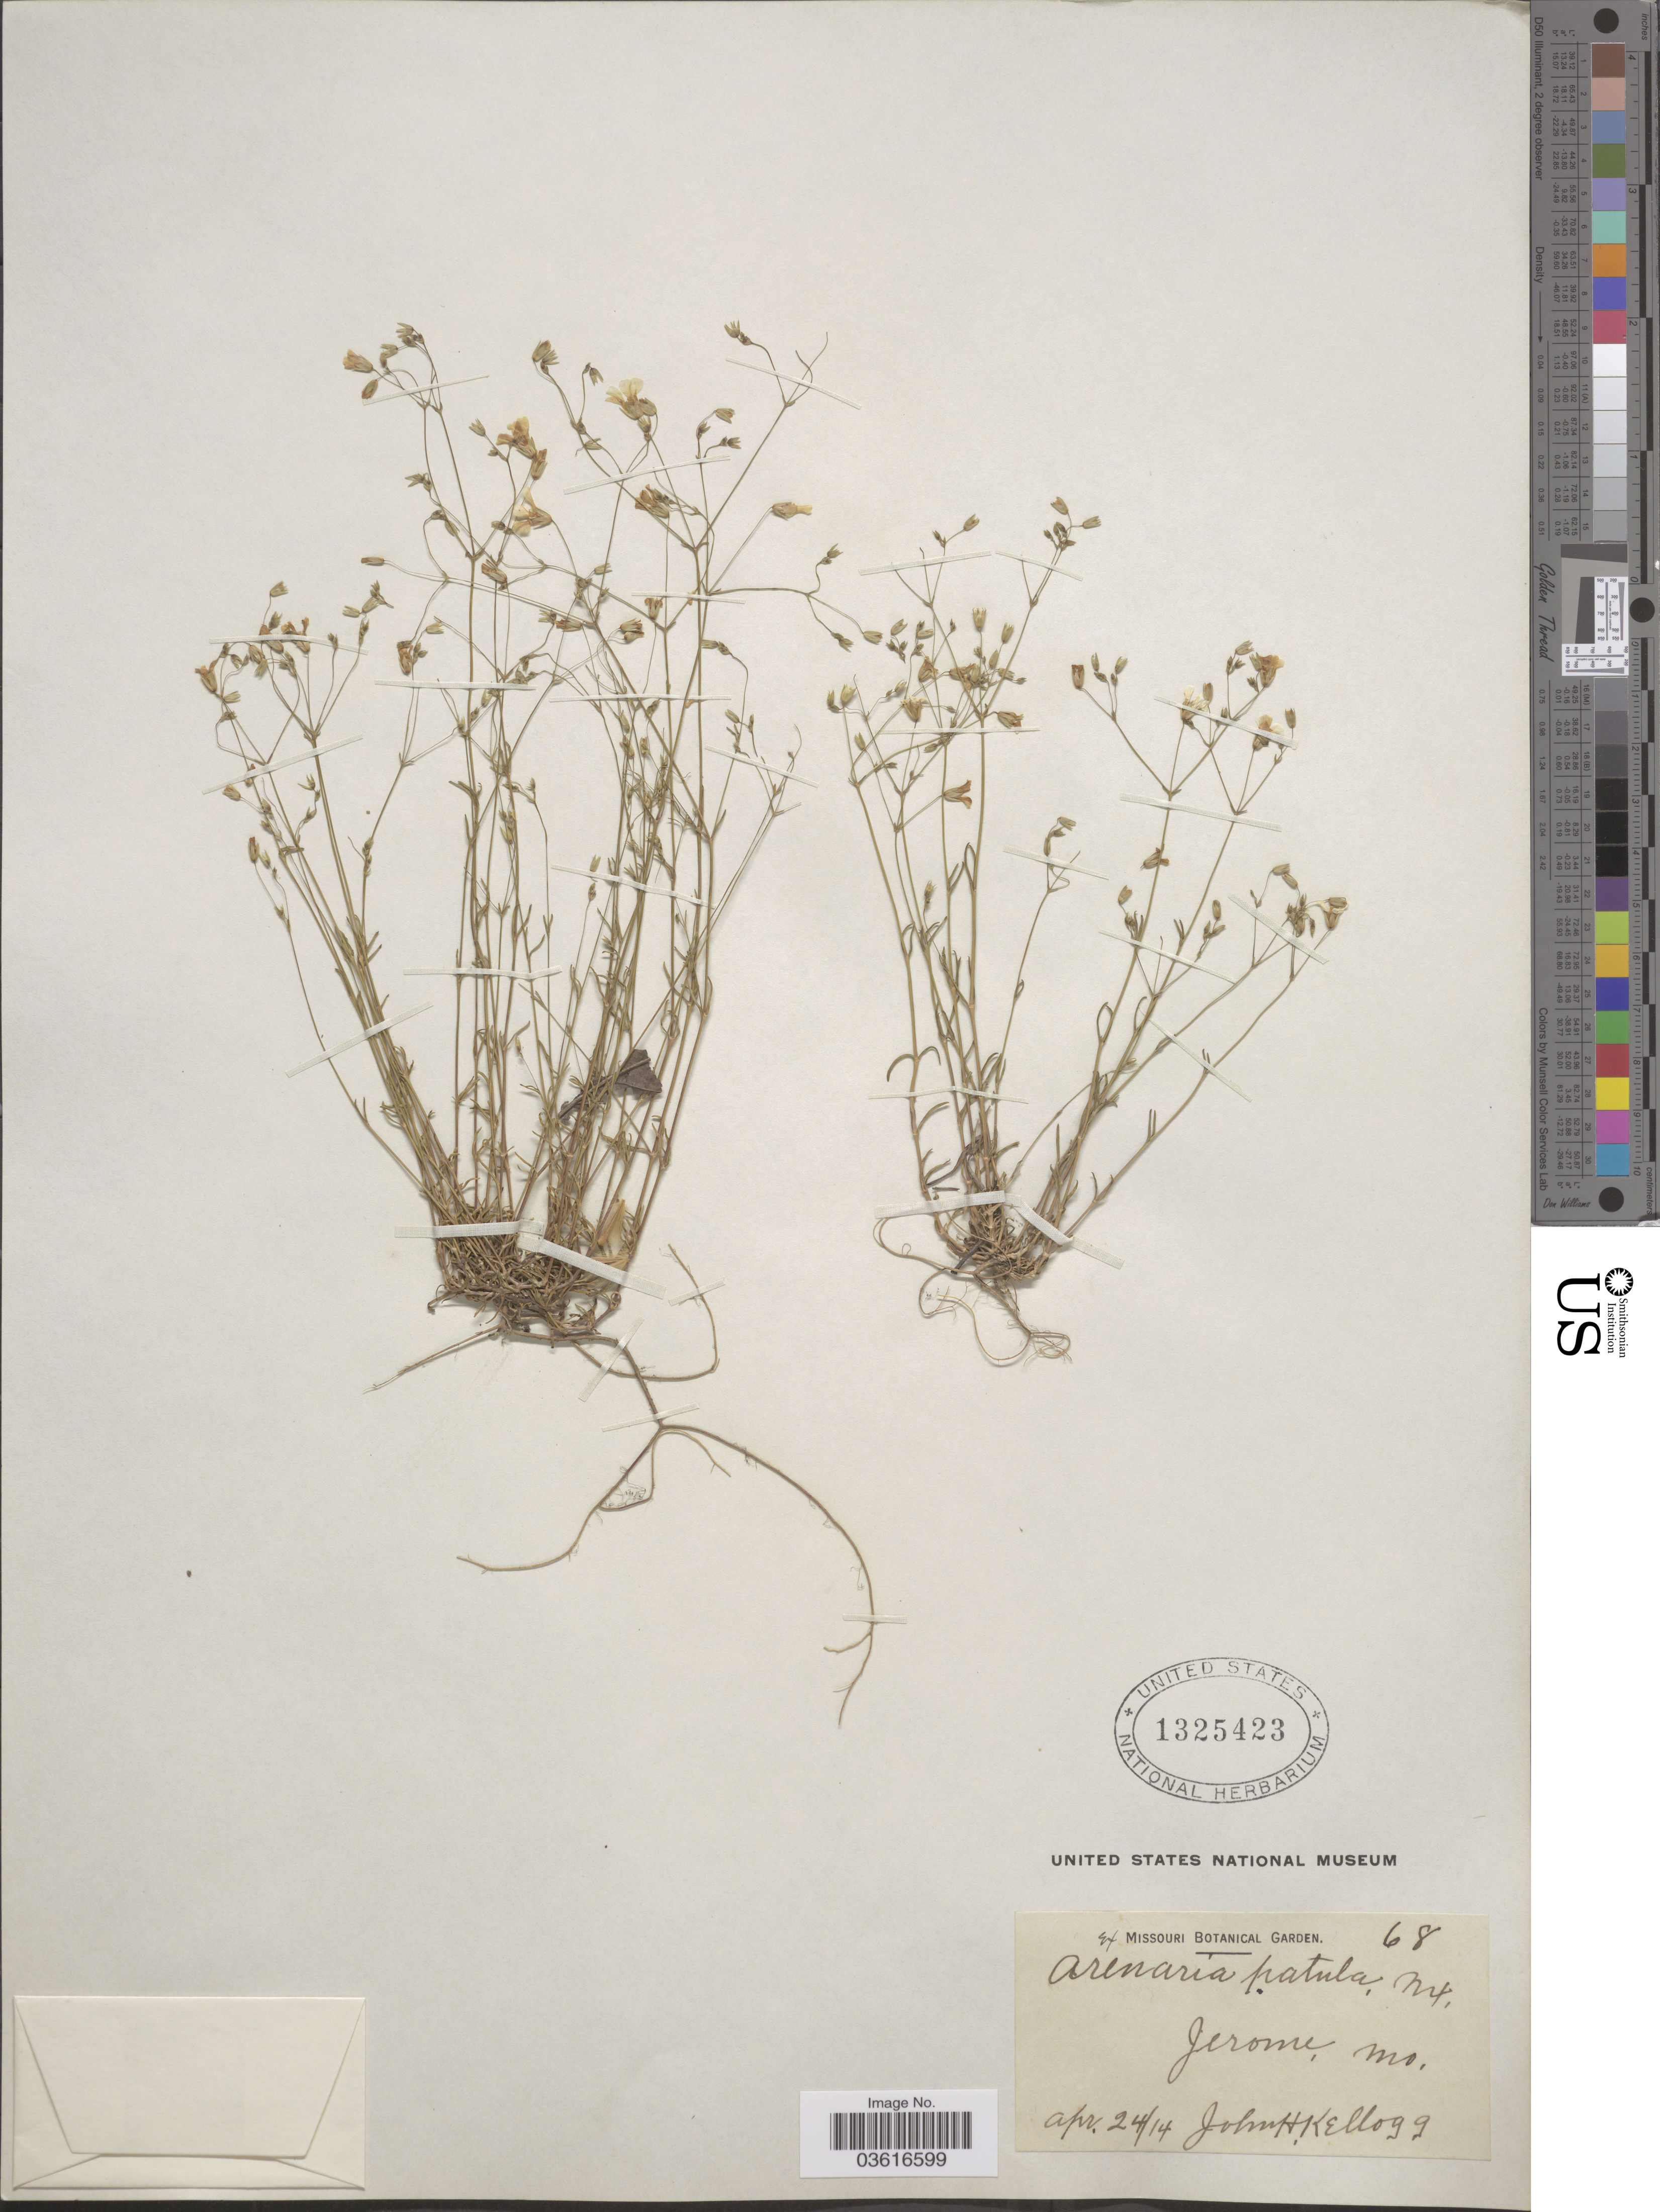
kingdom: Plantae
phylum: Tracheophyta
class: Magnoliopsida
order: Caryophyllales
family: Caryophyllaceae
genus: Minuartia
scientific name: Minuartia patula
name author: (Michx.) Mattf.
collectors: J. H. Kellogg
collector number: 68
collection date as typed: Transcribed d/m/y: 24/4/14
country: United States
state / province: Missouri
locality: Jerome.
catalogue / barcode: US 1325423